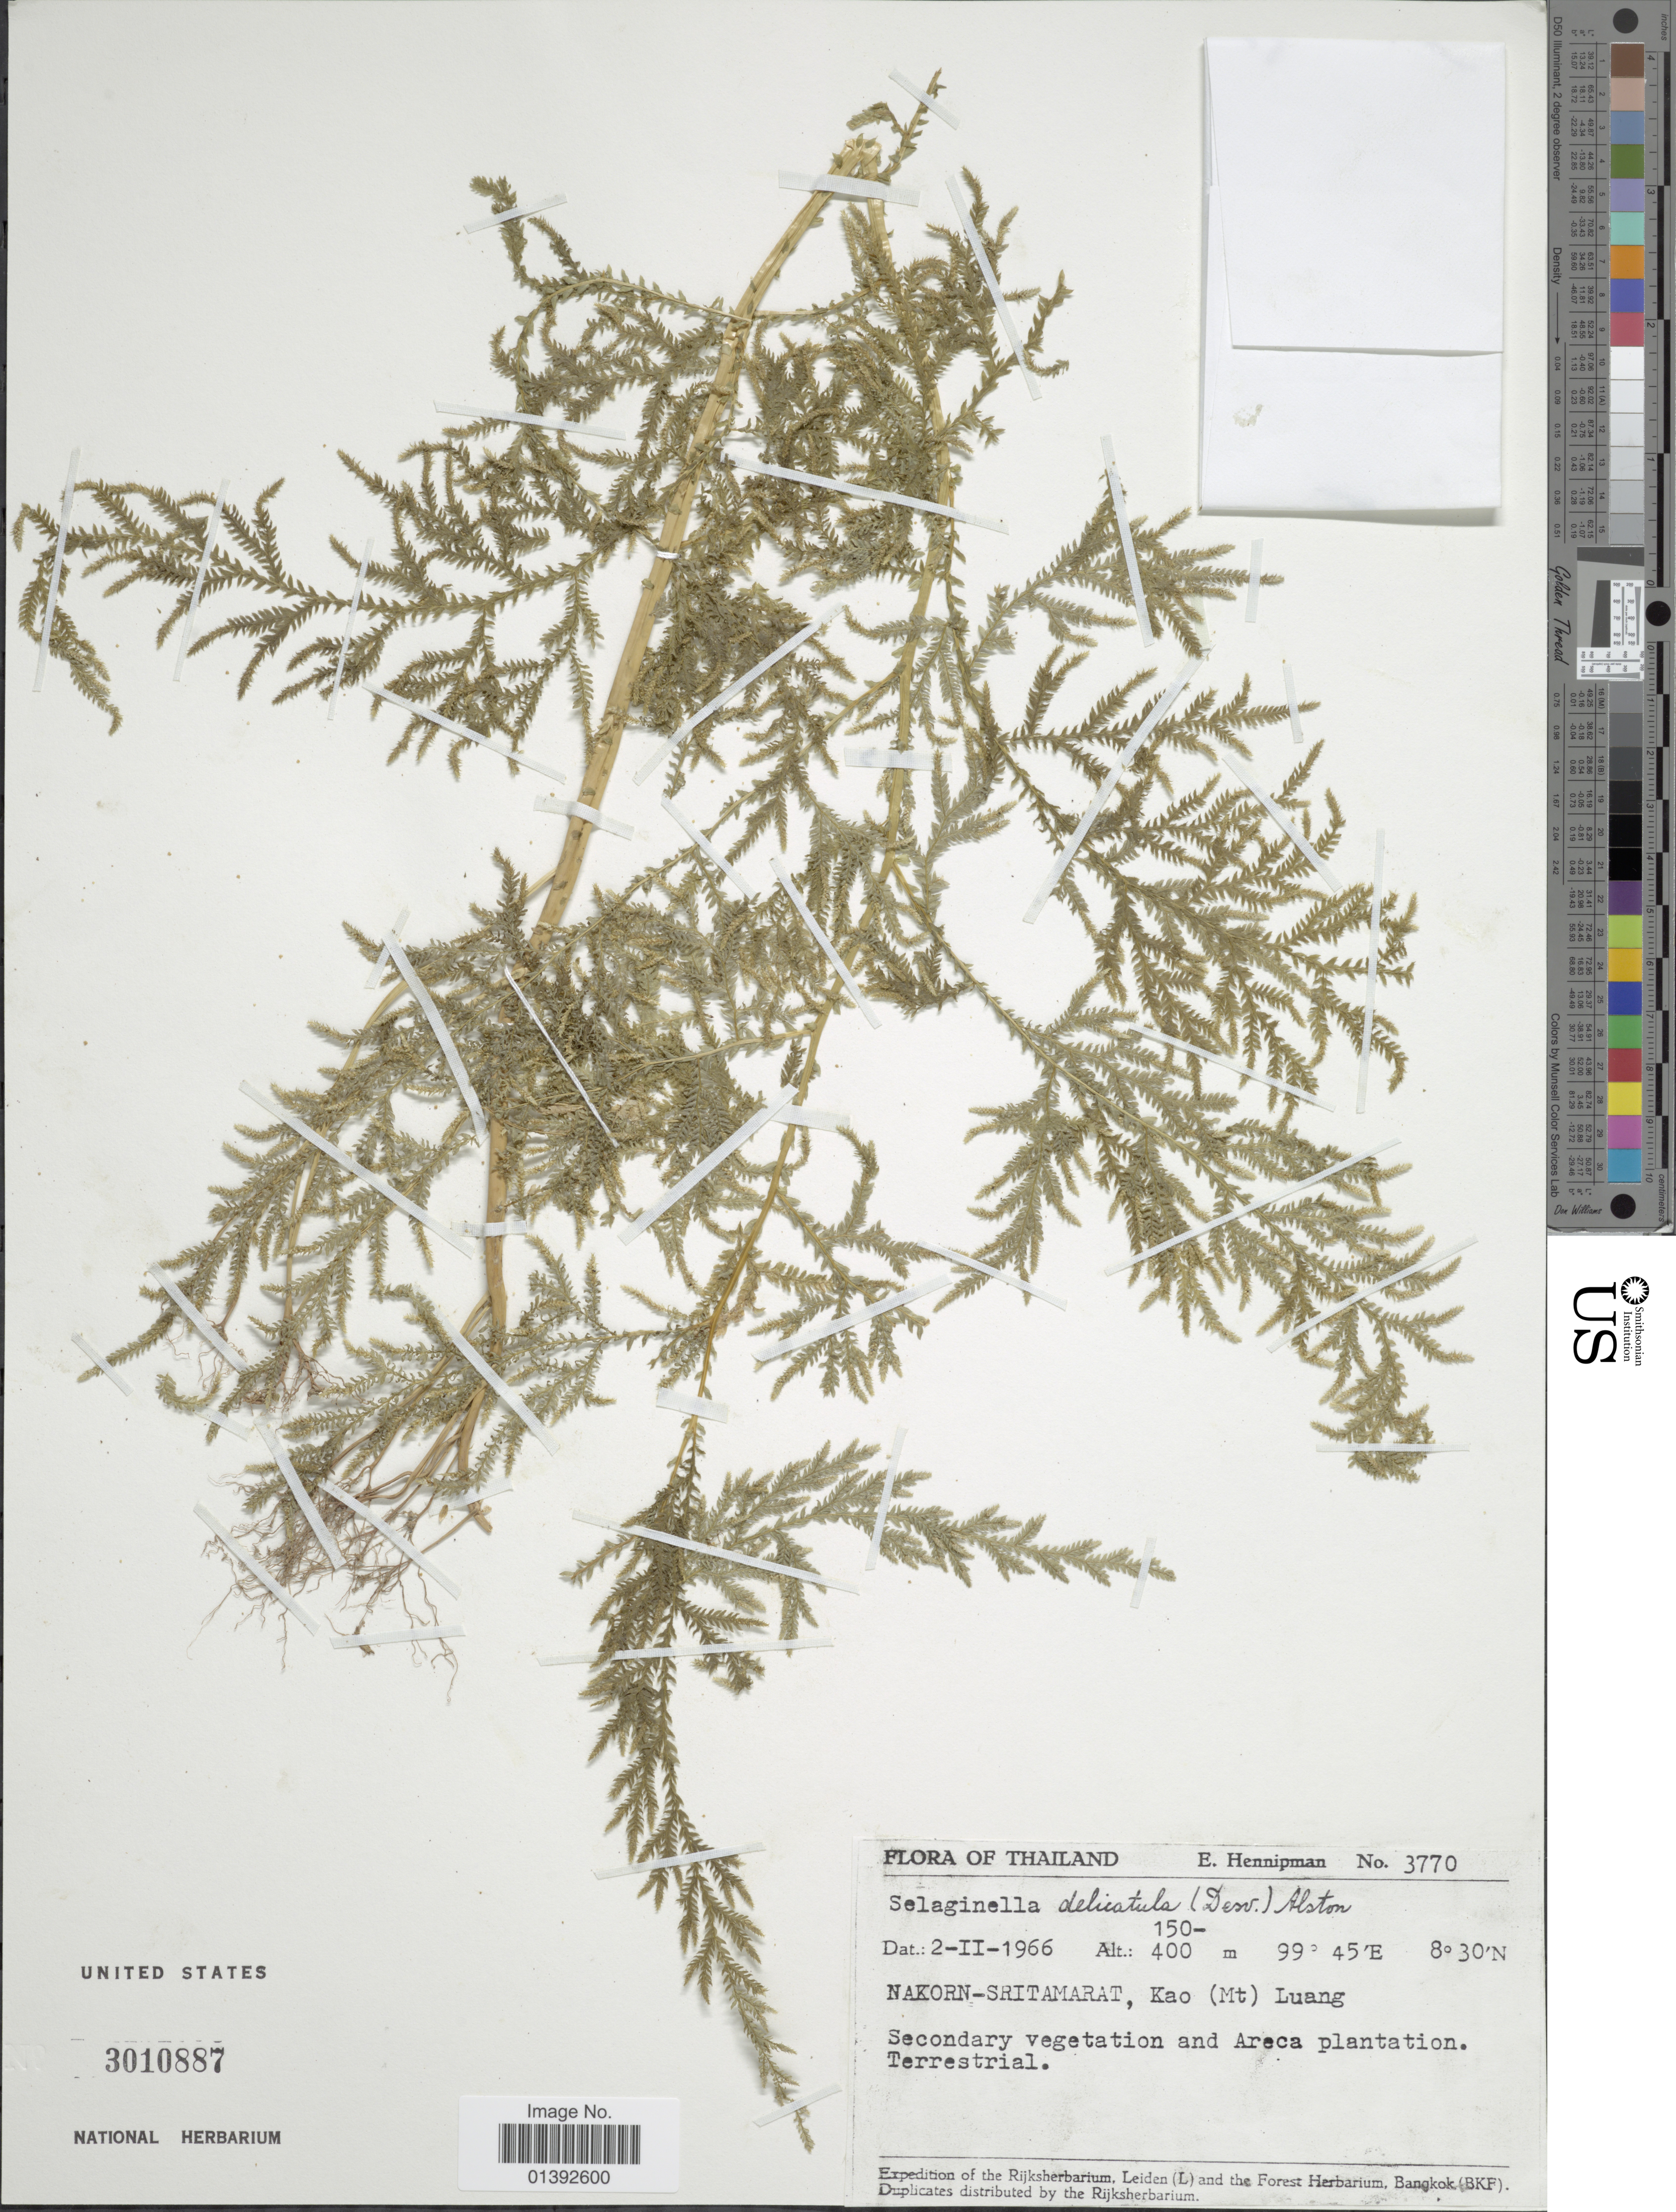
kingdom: Plantae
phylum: Tracheophyta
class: Lycopodiopsida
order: Selaginellales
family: Selaginellaceae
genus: Selaginella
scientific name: Selaginella delicatula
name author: (Desv.) Alston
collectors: E. Hennipman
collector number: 3770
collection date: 1966-02-02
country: Thailand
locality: Nakorn-Sritamarat, Kao (Mt) Luang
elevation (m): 150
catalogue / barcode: US 3010887